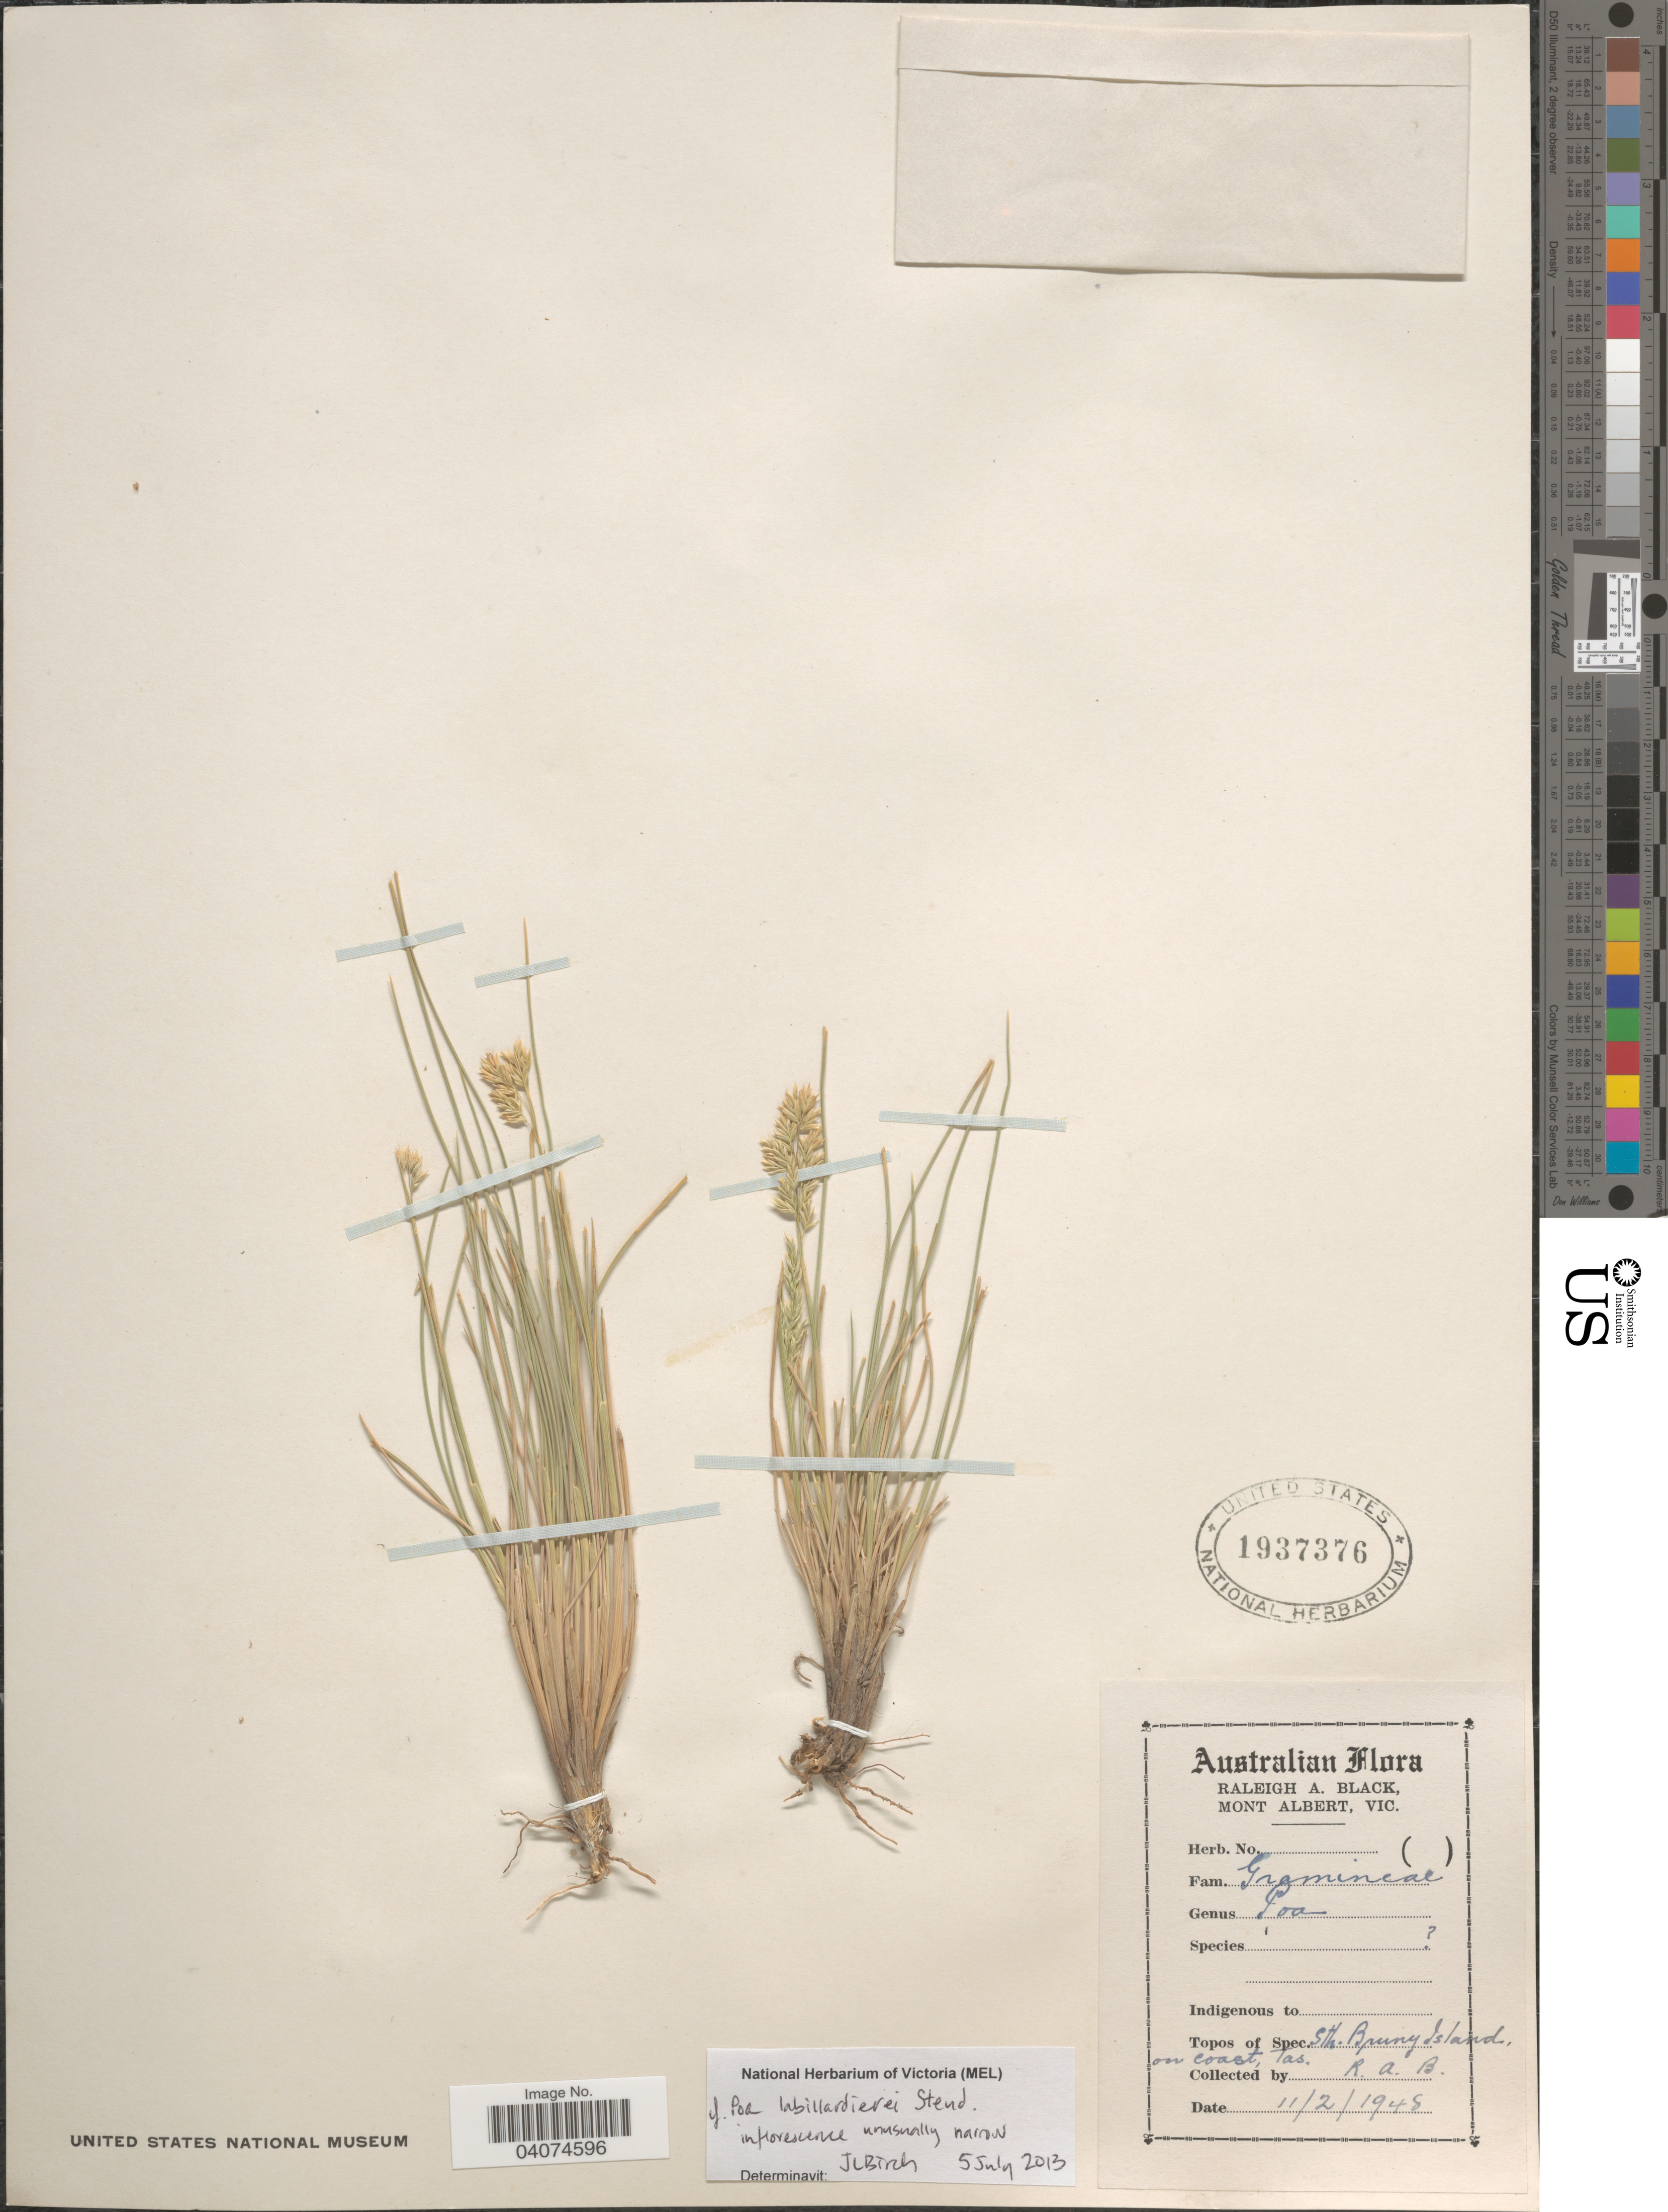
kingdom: Plantae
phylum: Tracheophyta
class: Liliopsida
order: Poales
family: Poaceae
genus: Poa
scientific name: Poa labillardierei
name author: Steud.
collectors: R. A. Black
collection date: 1948-02-11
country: Australia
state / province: Tasmania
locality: Sth. Bruny Island, on coast.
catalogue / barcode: US 1937376